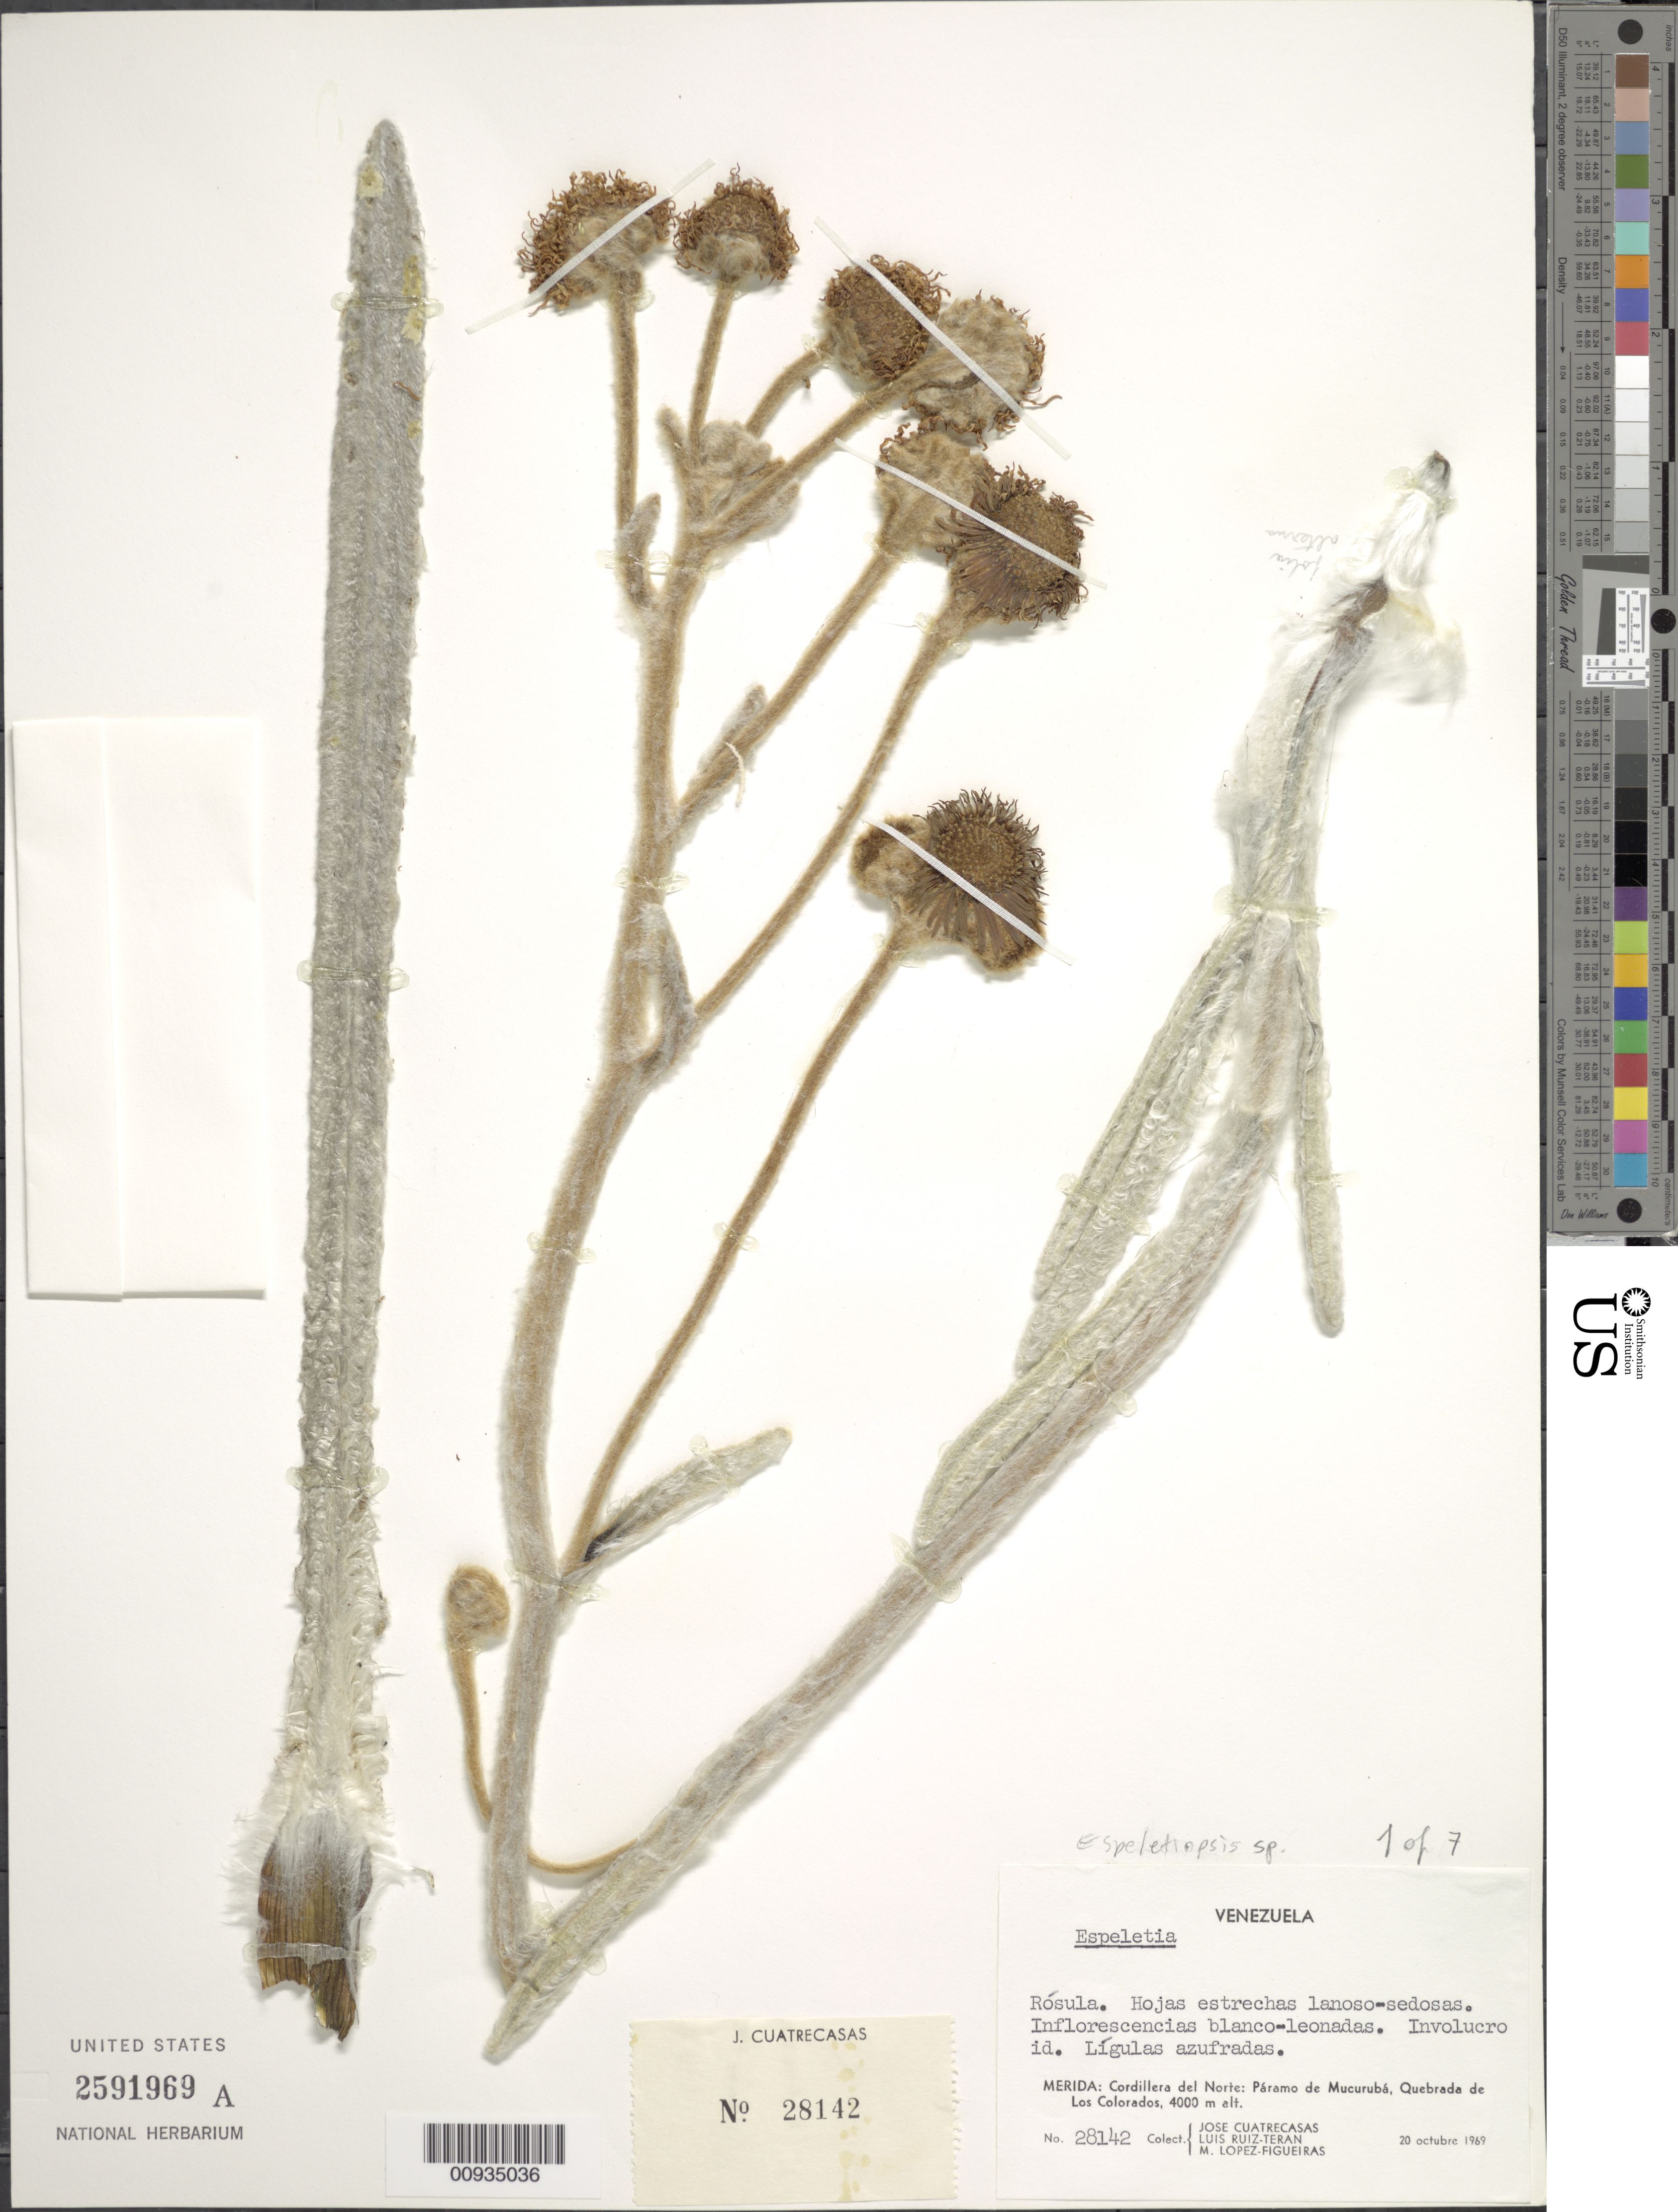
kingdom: Plantae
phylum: Tracheophyta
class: Magnoliopsida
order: Asterales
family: Asteraceae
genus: Espeletiopsis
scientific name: Espeletiopsis sp.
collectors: J. Cuatrecasas, L. E. Ruíz-Terán & M. López Figueiras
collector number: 28142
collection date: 1969-10-20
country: Venezuela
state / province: Mérida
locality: Páramo de Mucurubá. Cordillera del Norte: Quebrada de Los Colorados.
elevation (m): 4000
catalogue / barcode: US 2591969A